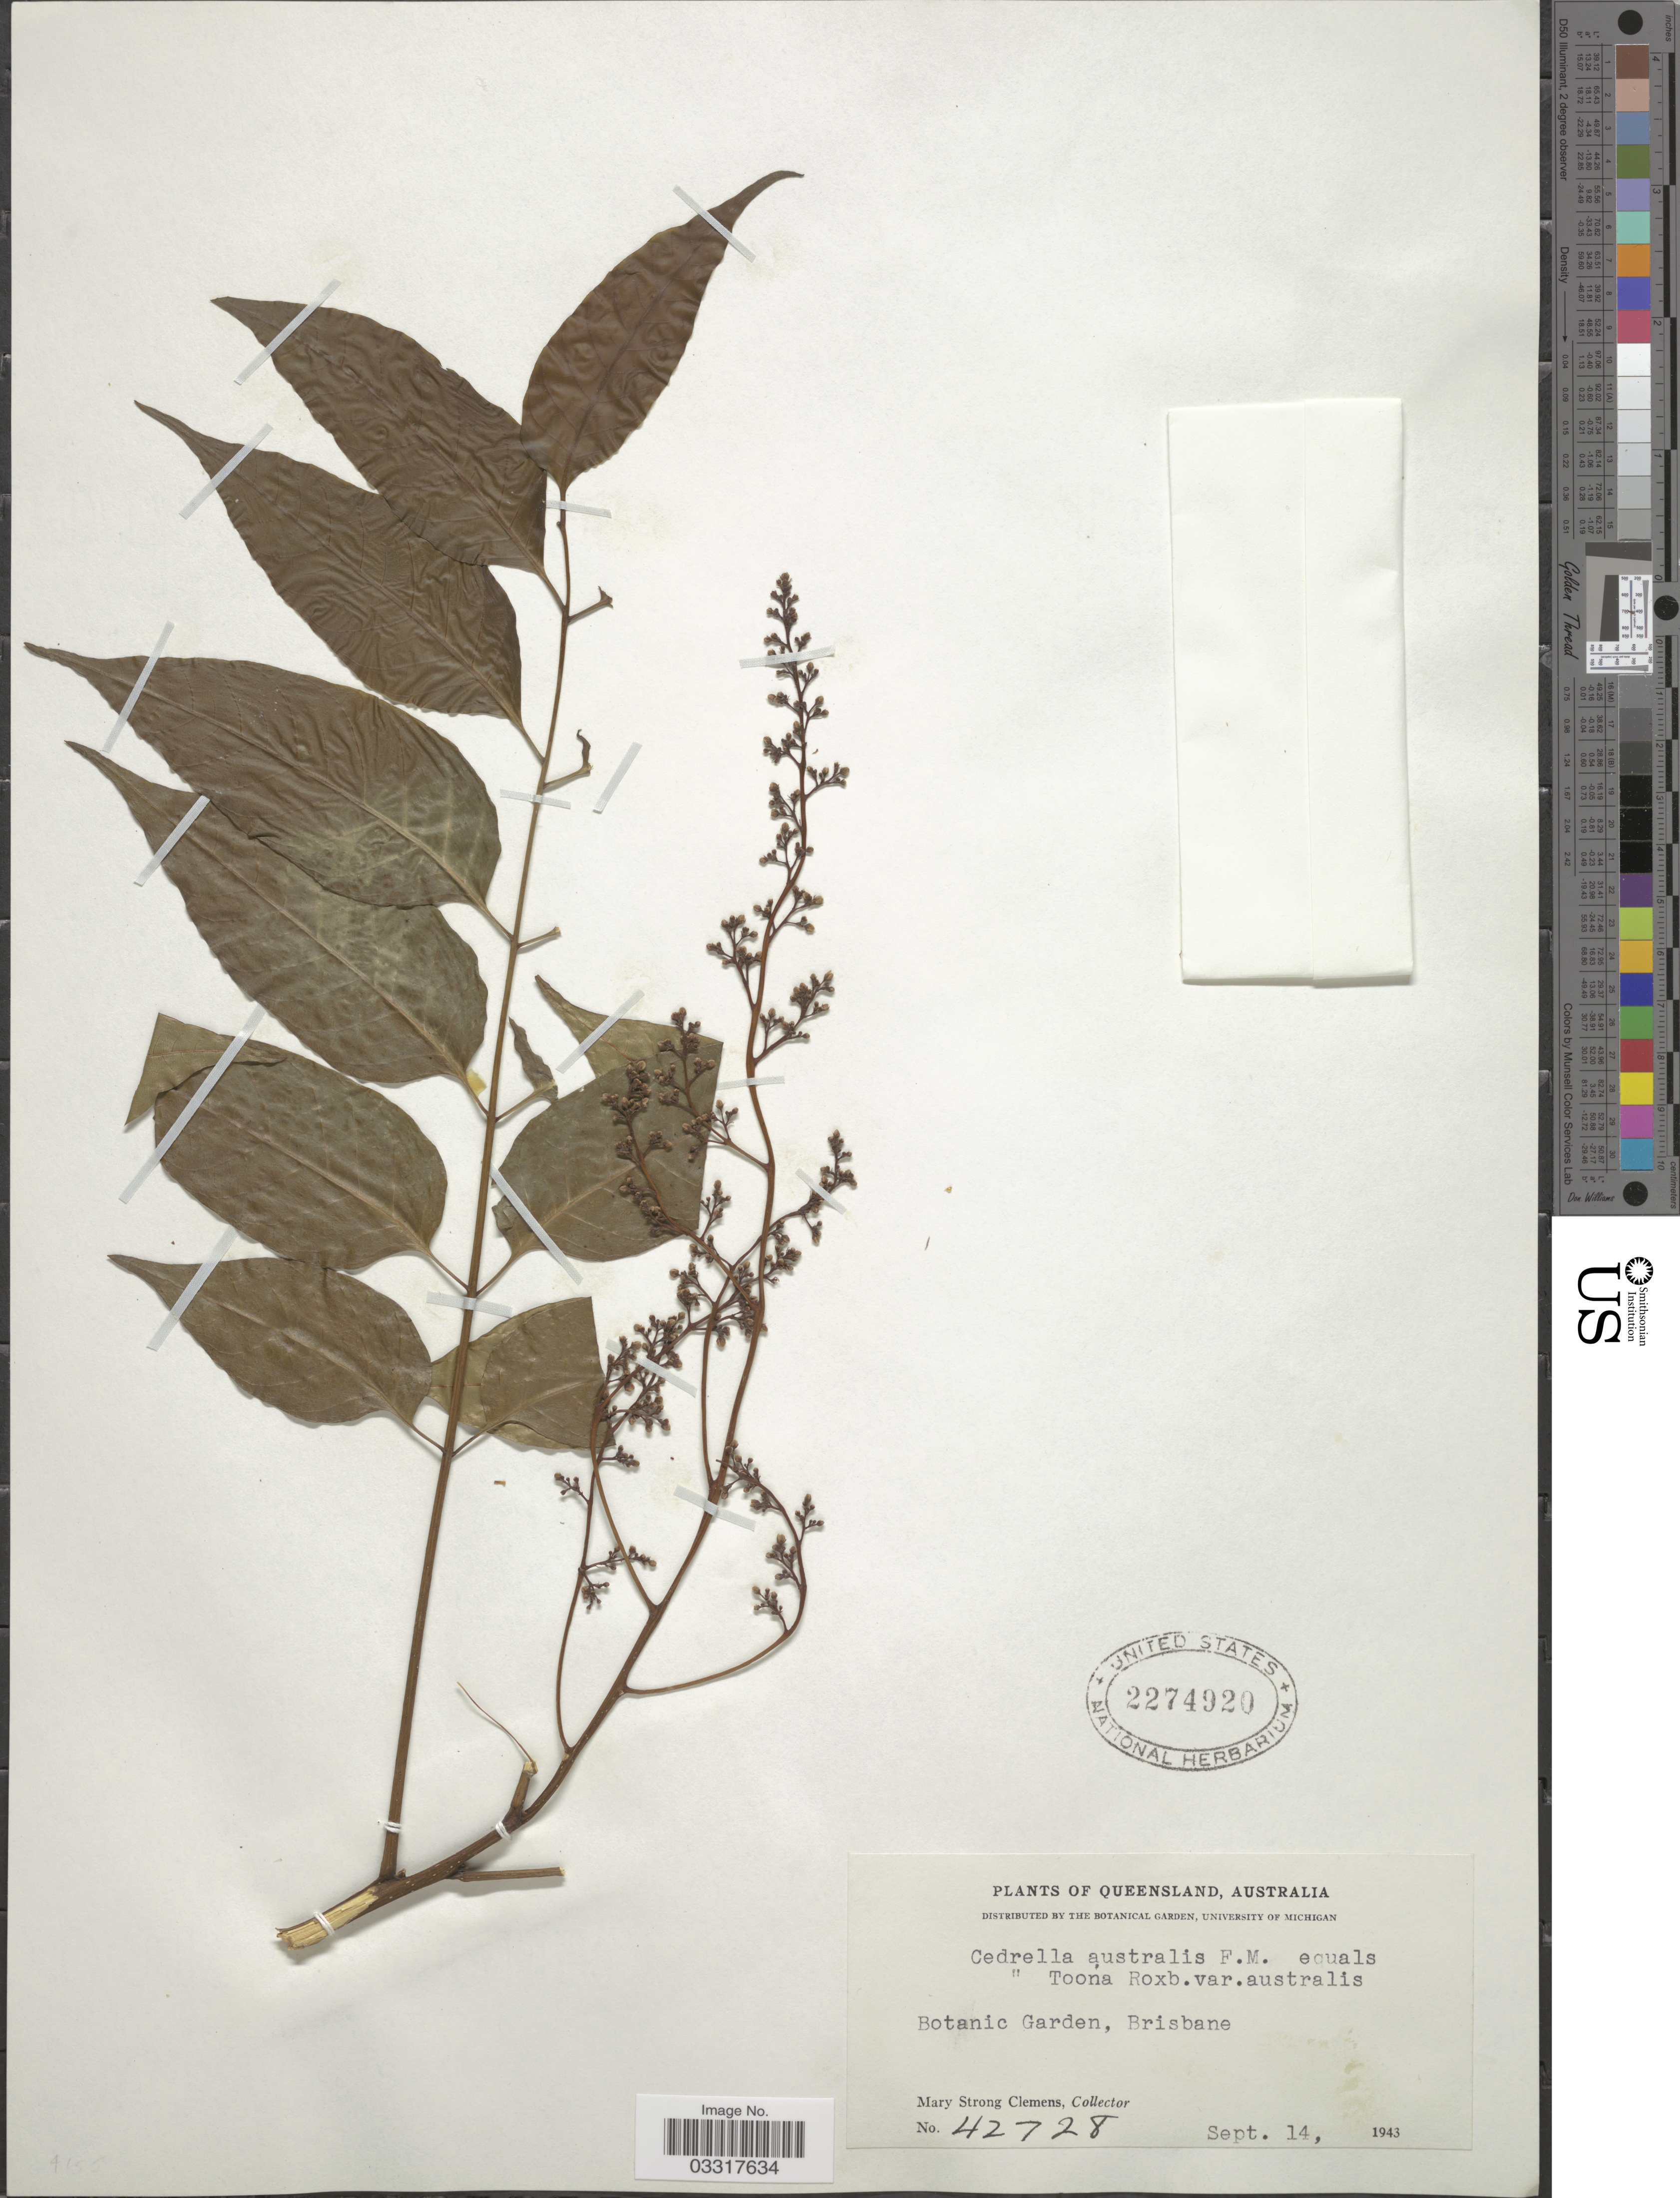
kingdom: Plantae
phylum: Tracheophyta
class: Magnoliopsida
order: Sapindales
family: Meliaceae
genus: Toona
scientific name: Toona ciliata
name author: M. Roem.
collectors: M. S. Clemens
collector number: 42728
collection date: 1943-09-14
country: Australia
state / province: Queensland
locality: Botanic Garden, Brisbane.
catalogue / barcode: US 2274920